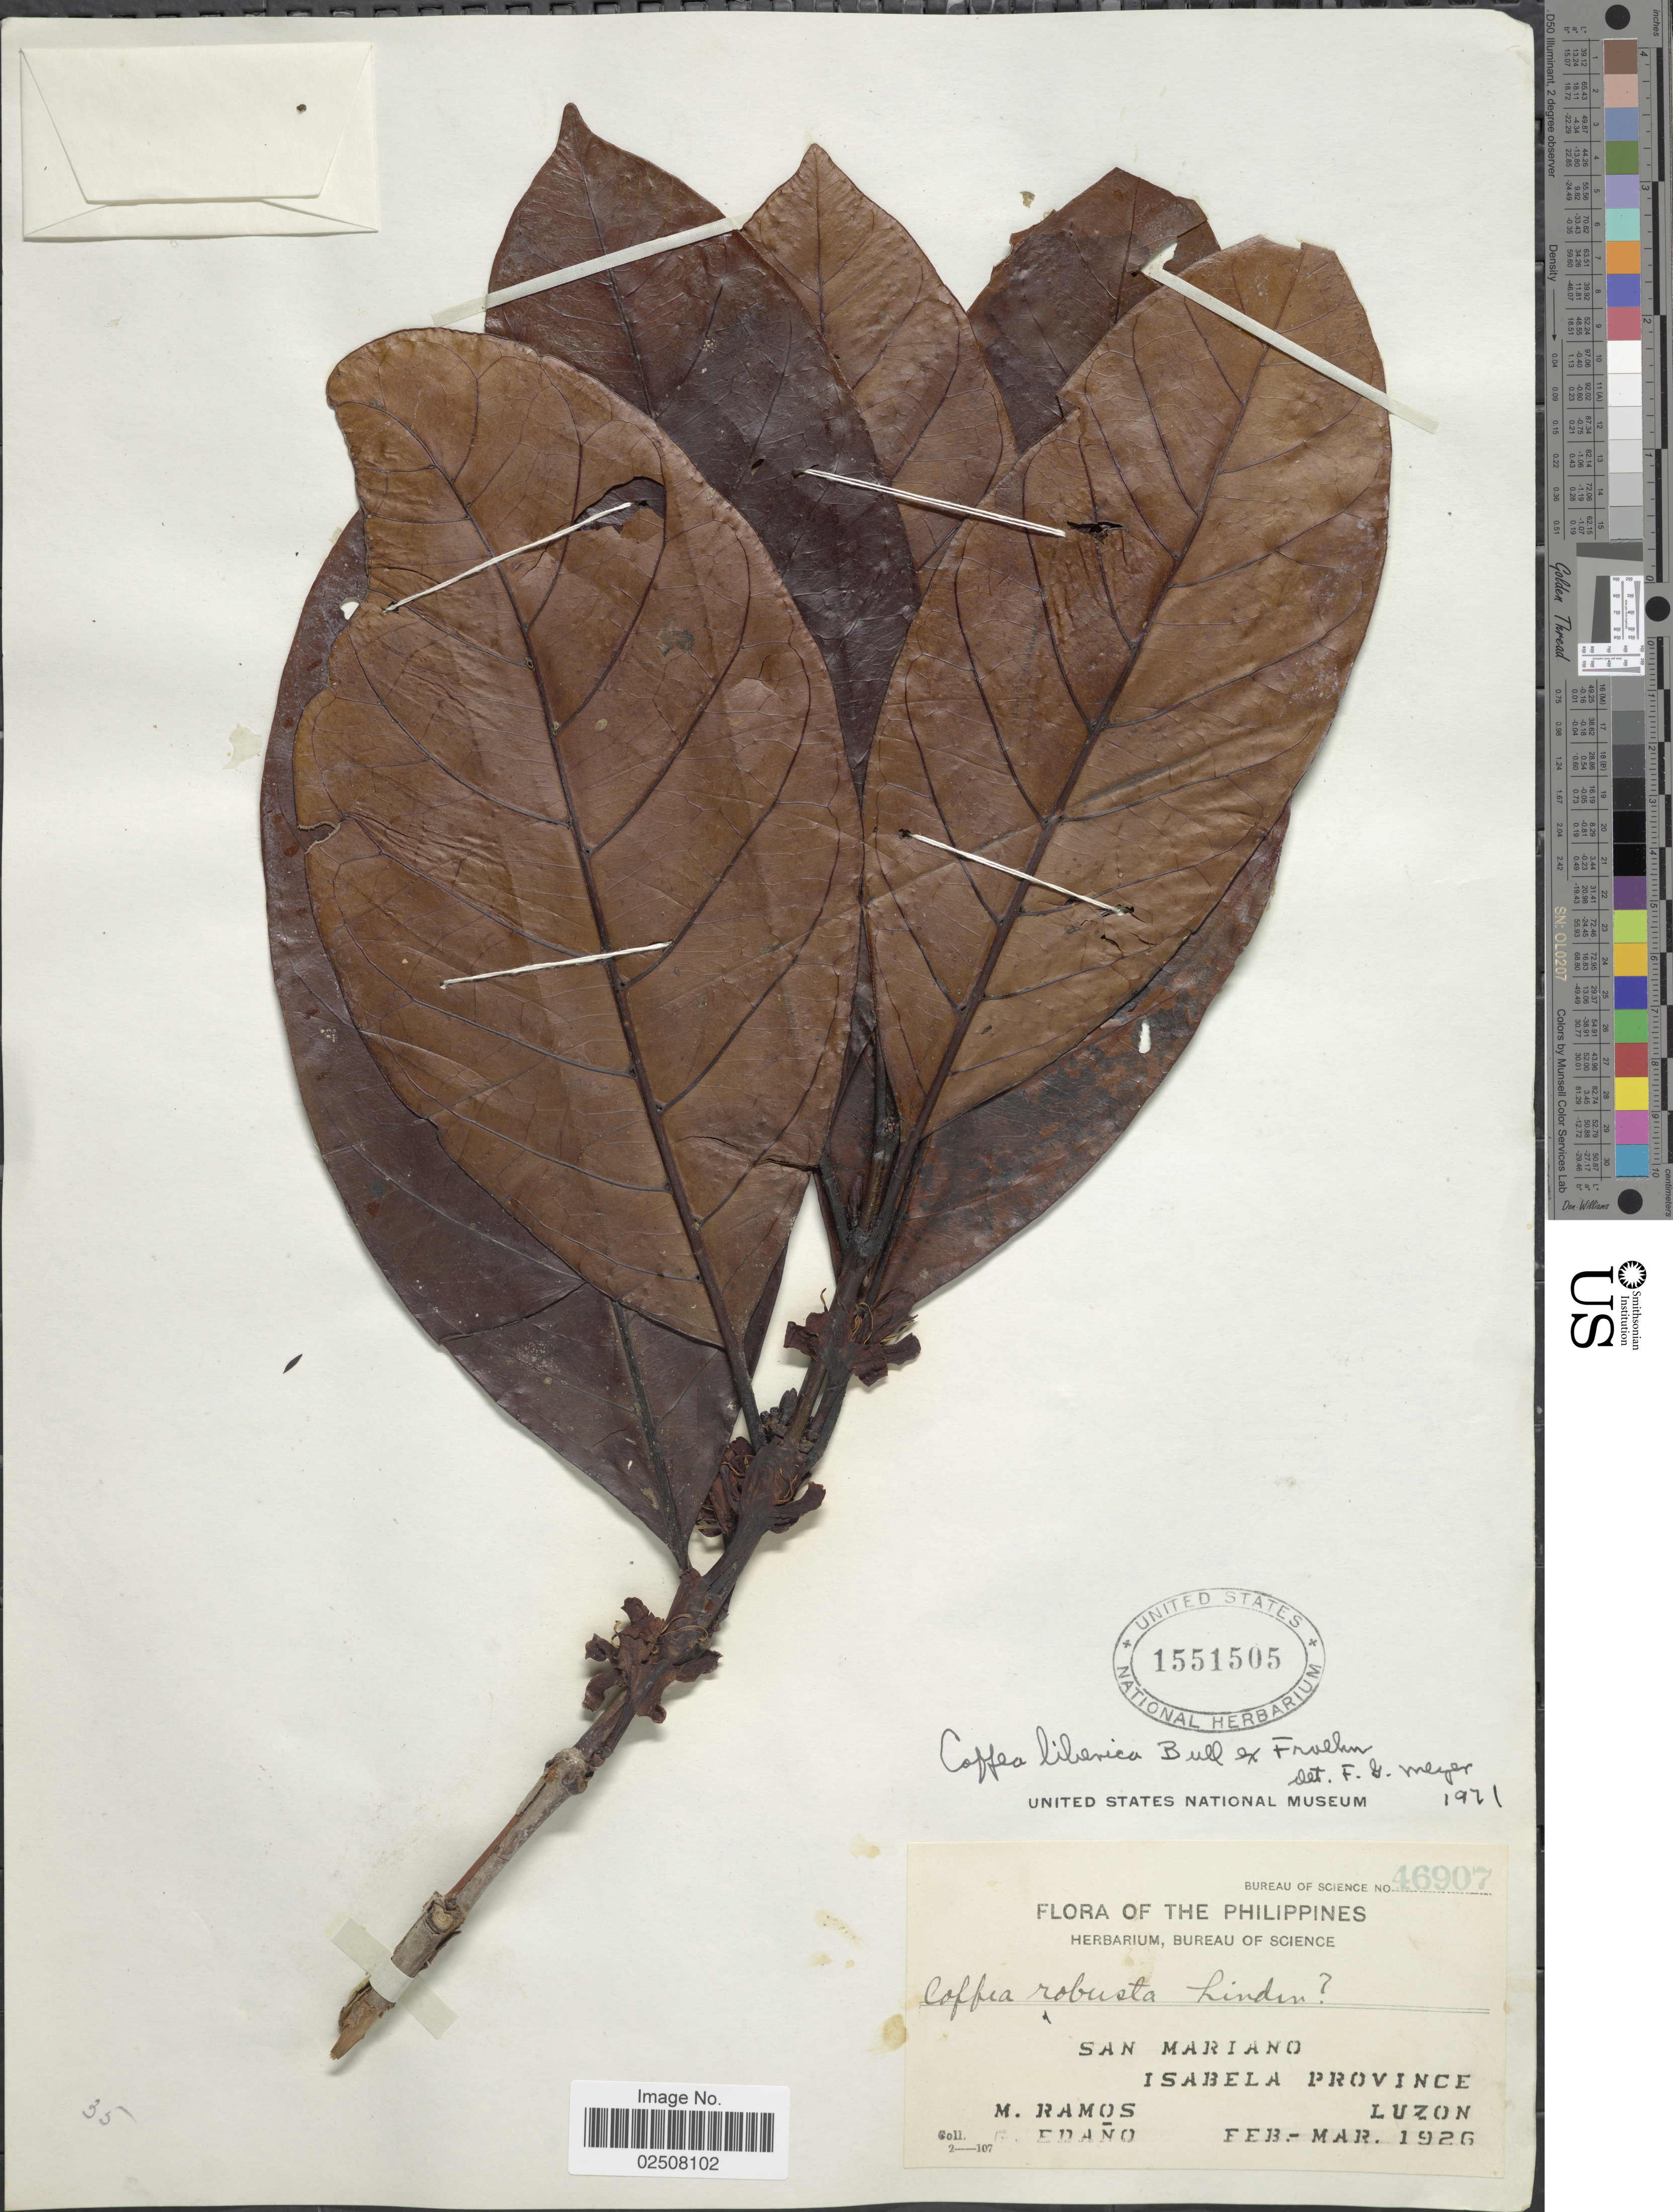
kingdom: Plantae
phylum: Tracheophyta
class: Magnoliopsida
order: Gentianales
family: Rubiaceae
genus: Coffea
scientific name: Coffea liberica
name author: Hiern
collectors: M. Ramos & G. Edaño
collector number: Bureau of Science 46907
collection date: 1926-02/1926-03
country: Philippines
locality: San Mariano, Isabela Province, Luzon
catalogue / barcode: US 1551505